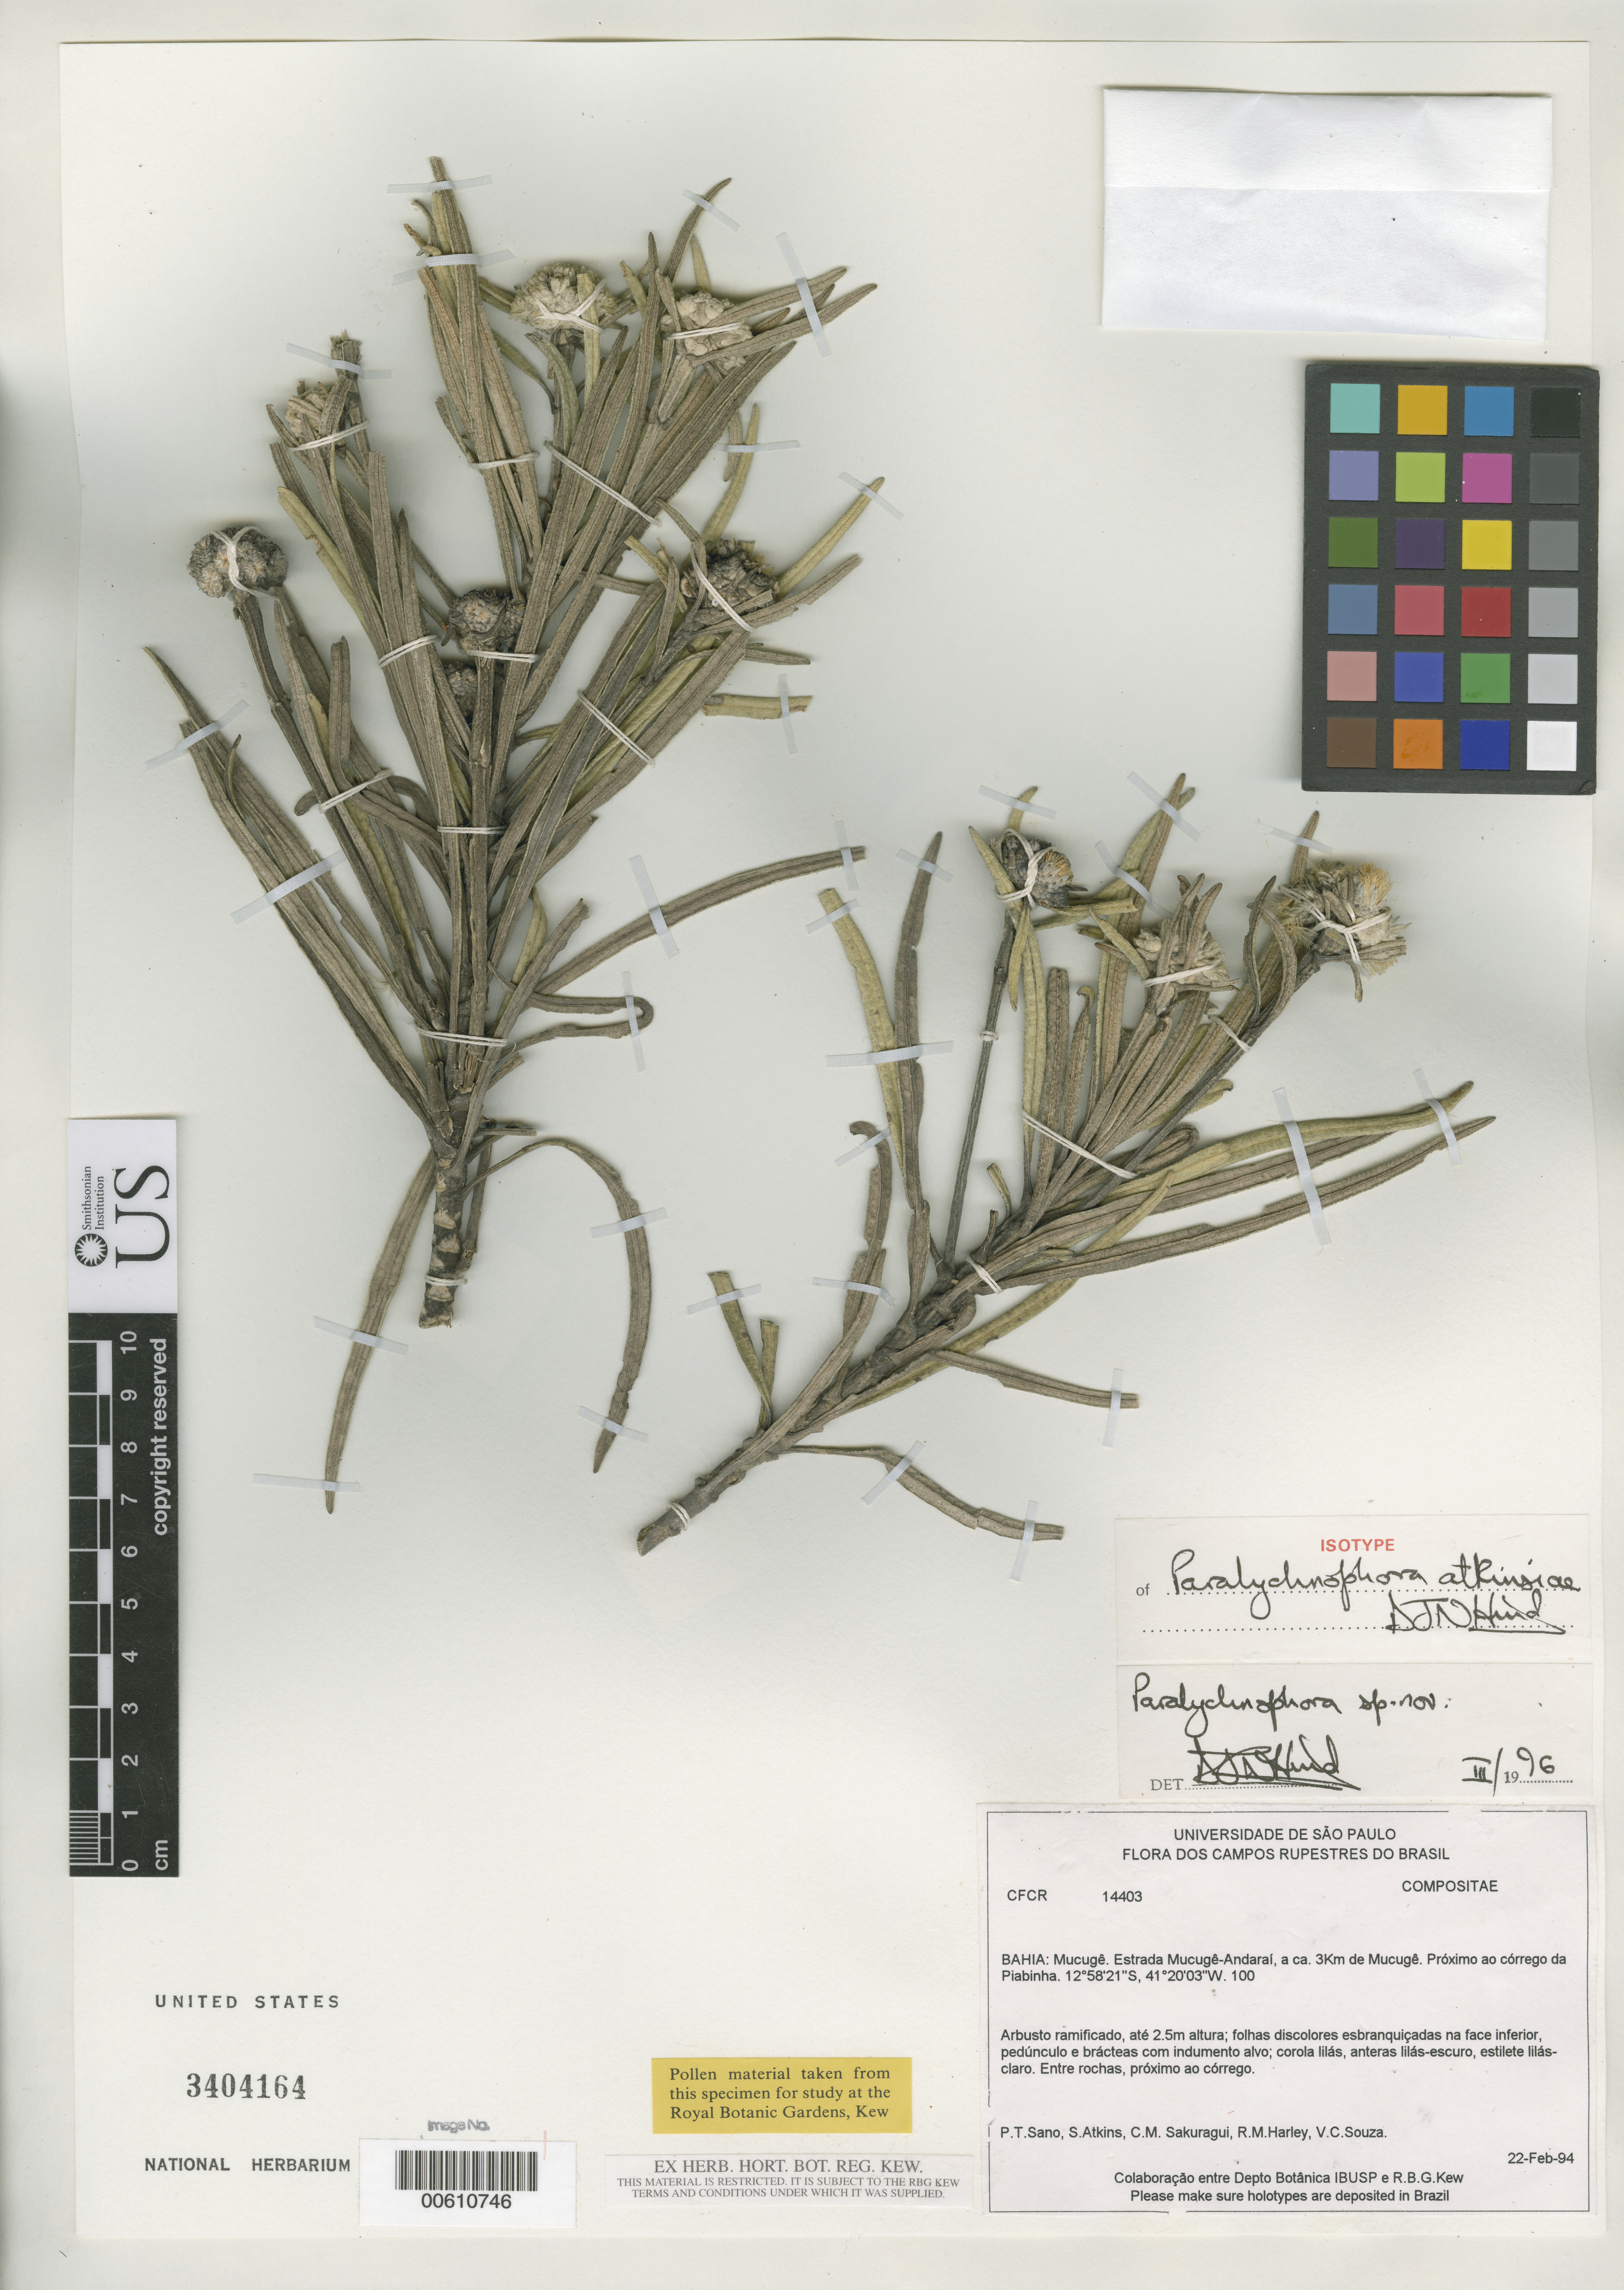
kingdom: Plantae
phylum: Tracheophyta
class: Magnoliopsida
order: Asterales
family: Asteraceae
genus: Paralychnophora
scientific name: Paralychnophora atkinsiae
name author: D.J.N. Hind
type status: Isotype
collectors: P. T. Sano, S. Atkins, C. M. Sakuragui, R. M. Harley & V. C. Souza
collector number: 14403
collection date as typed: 22 Feb 1994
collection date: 1994-02-22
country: Brazil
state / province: Bahia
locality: Mucuge, Estrada Mucuge-Andaral.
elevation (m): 100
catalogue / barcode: US 3404164